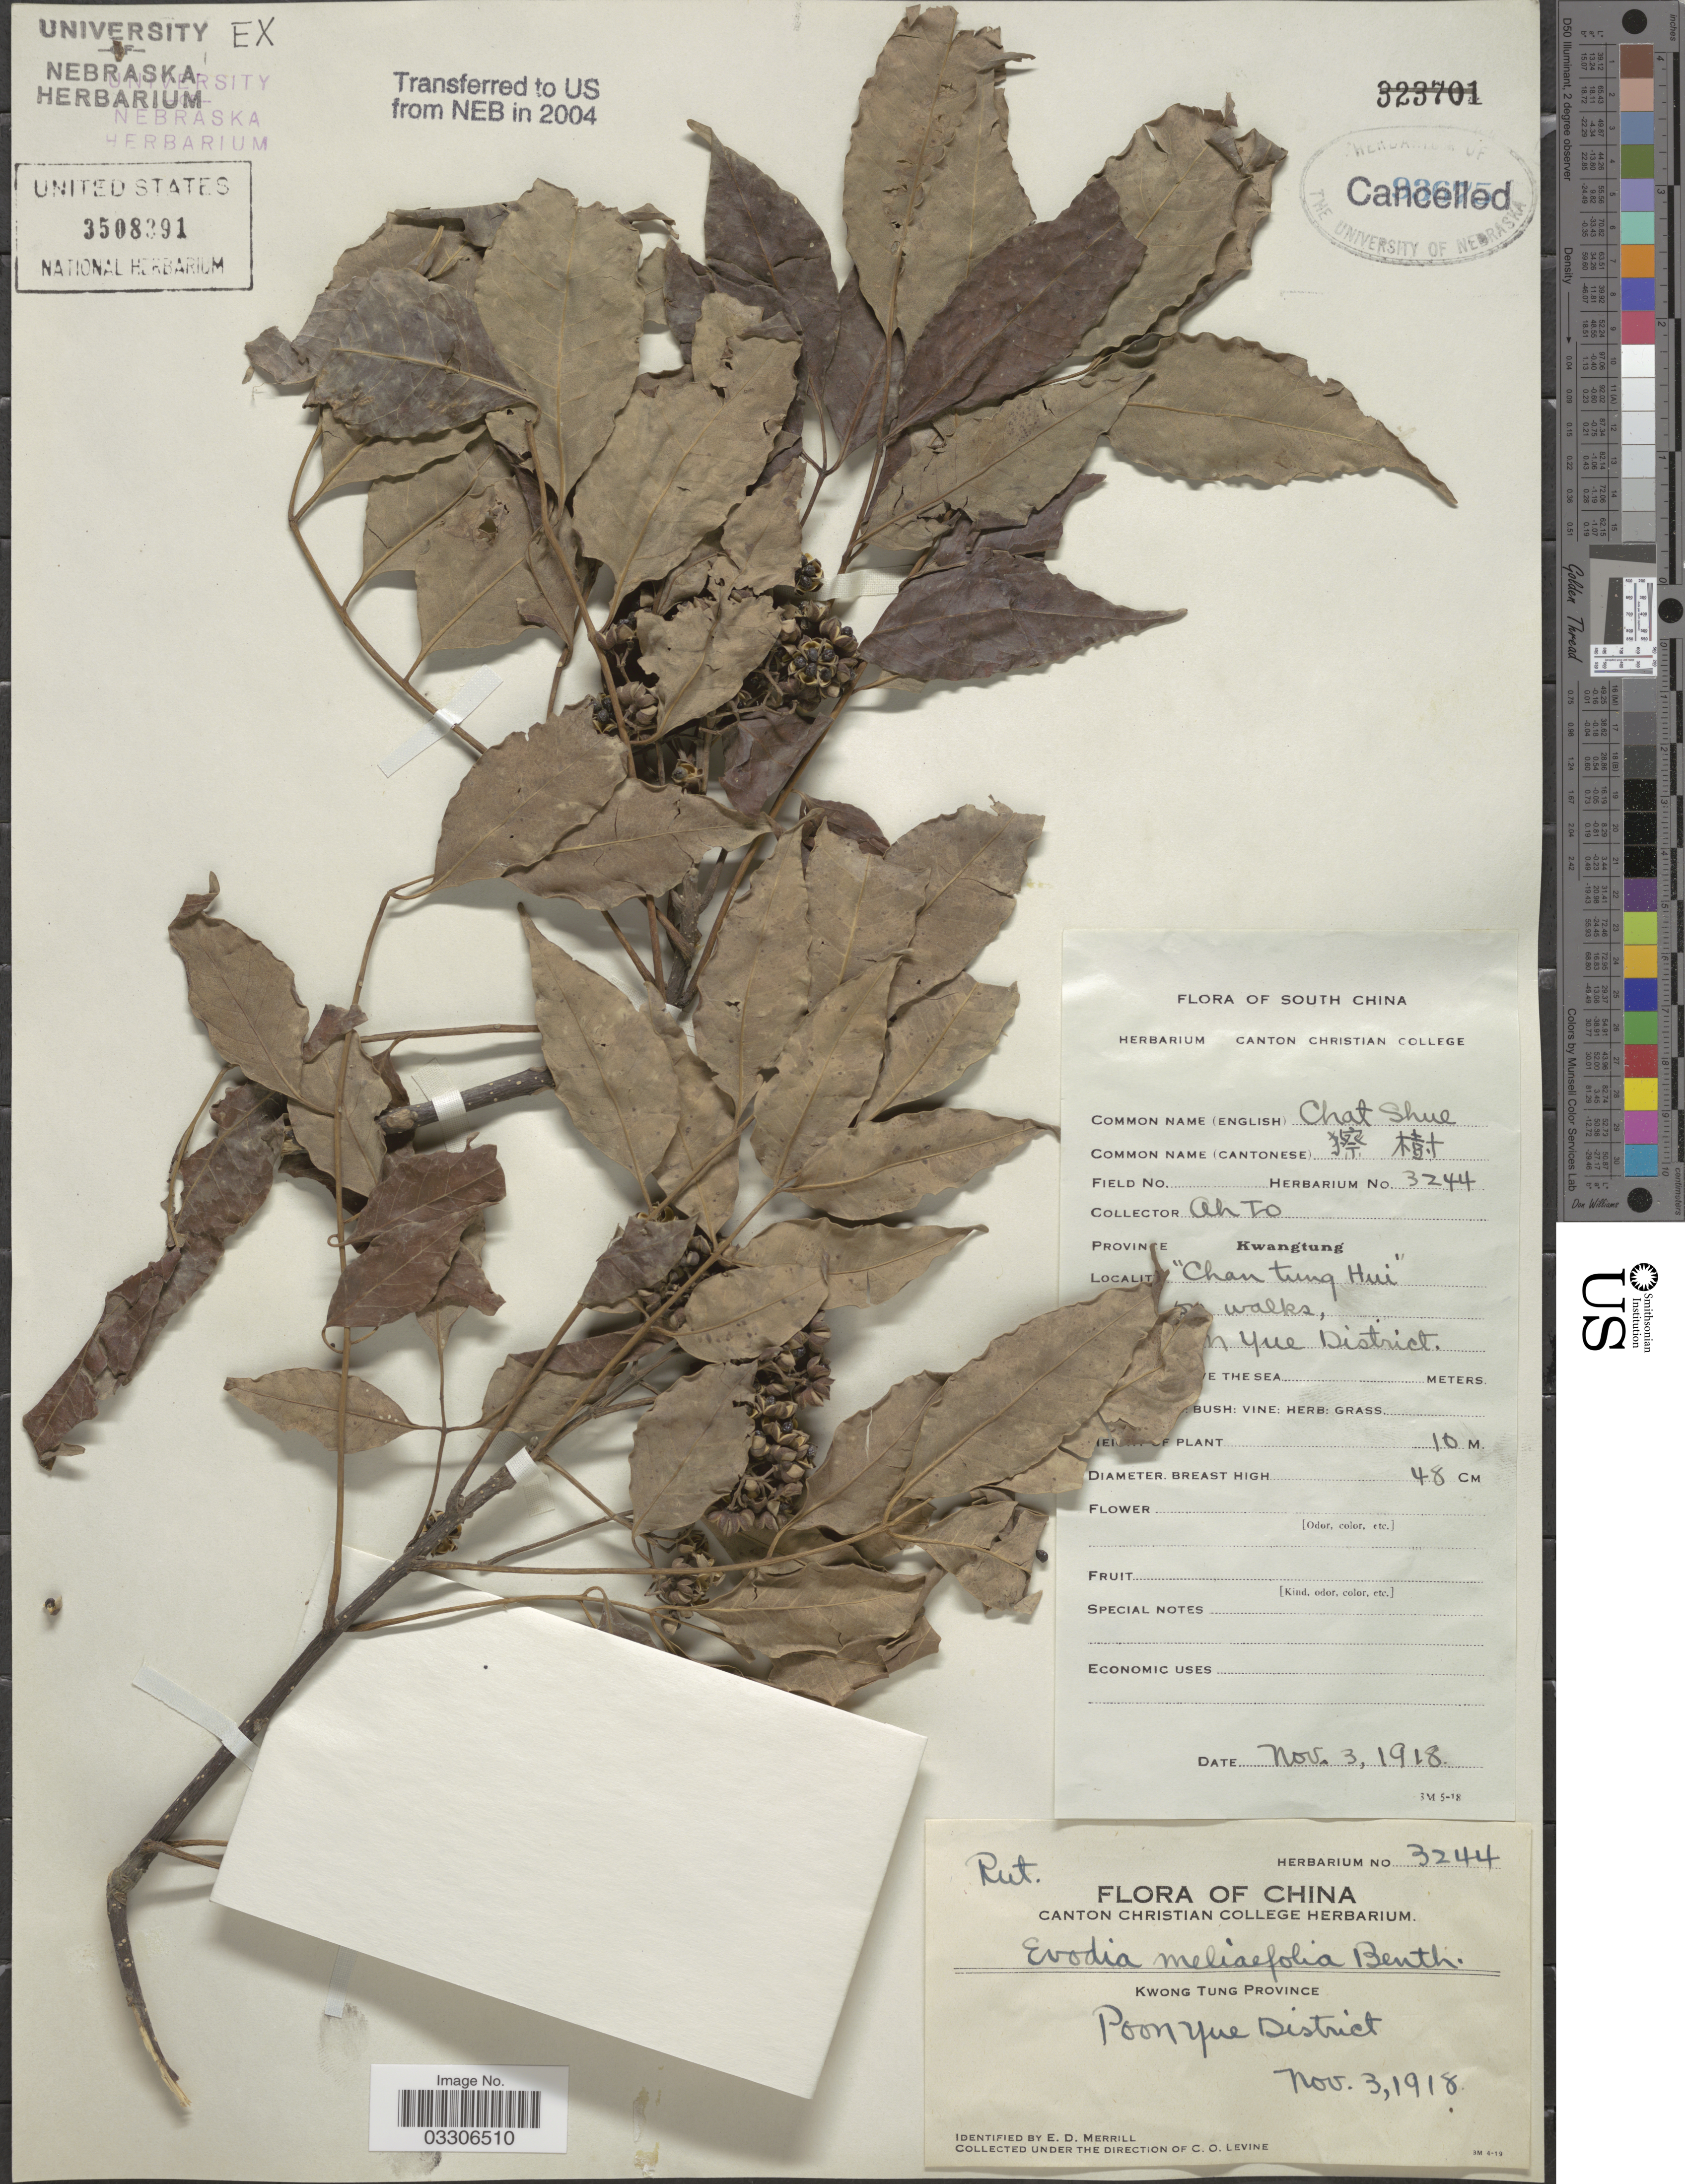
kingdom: Plantae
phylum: Tracheophyta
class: Magnoliopsida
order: Sapindales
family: Rutaceae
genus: Tetradium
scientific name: Tetradium glabrifolium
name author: (Champ. ex Benth.) T.G. Hartley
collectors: C. O. Levine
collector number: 3244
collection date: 1918-11-03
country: China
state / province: Guangdong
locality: South China. Province Kwangtung. "Shang tung Hui". Poon Yue District.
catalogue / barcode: US 3508391